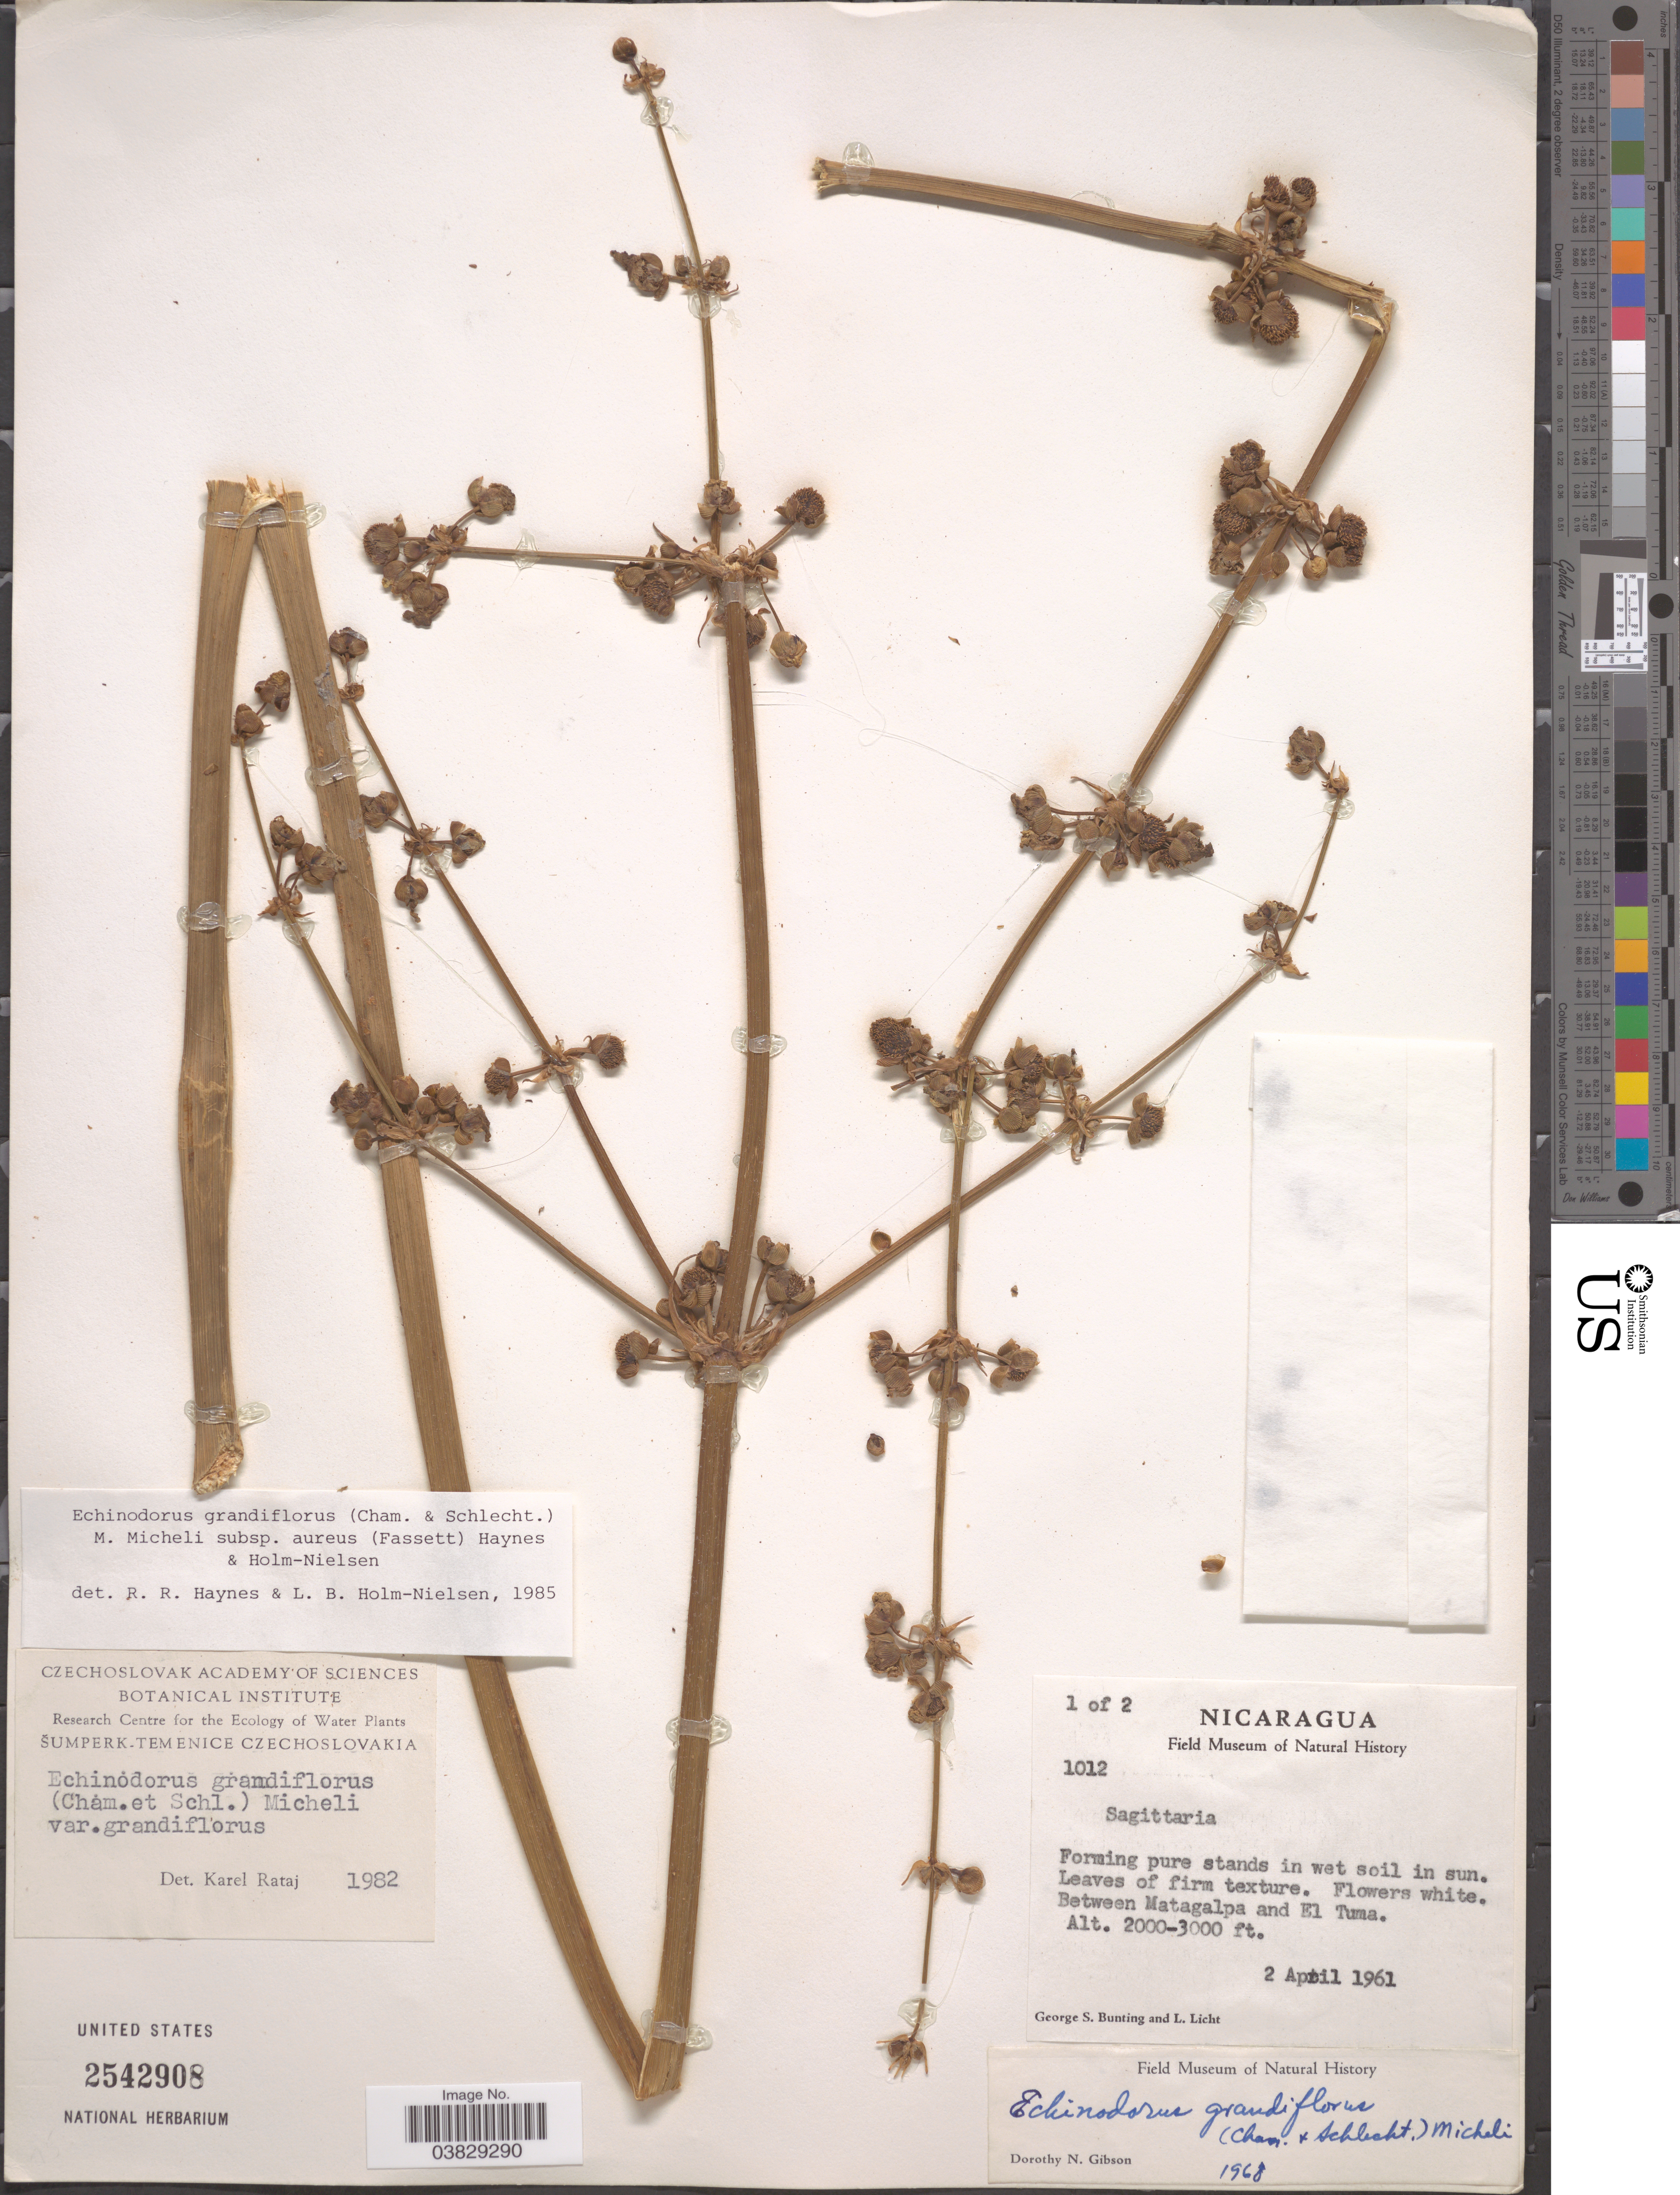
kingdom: Plantae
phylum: Tracheophyta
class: Liliopsida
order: Alismatales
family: Alismataceae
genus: Echinodorus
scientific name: Echinodorus grandiflorus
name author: (Cham. & Schltdl.) Micheli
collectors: G. S. Bunting & L. Licht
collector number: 1012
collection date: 1961-04-02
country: Nicaragua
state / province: Matagalpa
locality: Between Matagalpa and El Tuma.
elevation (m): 610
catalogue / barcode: US 2542908